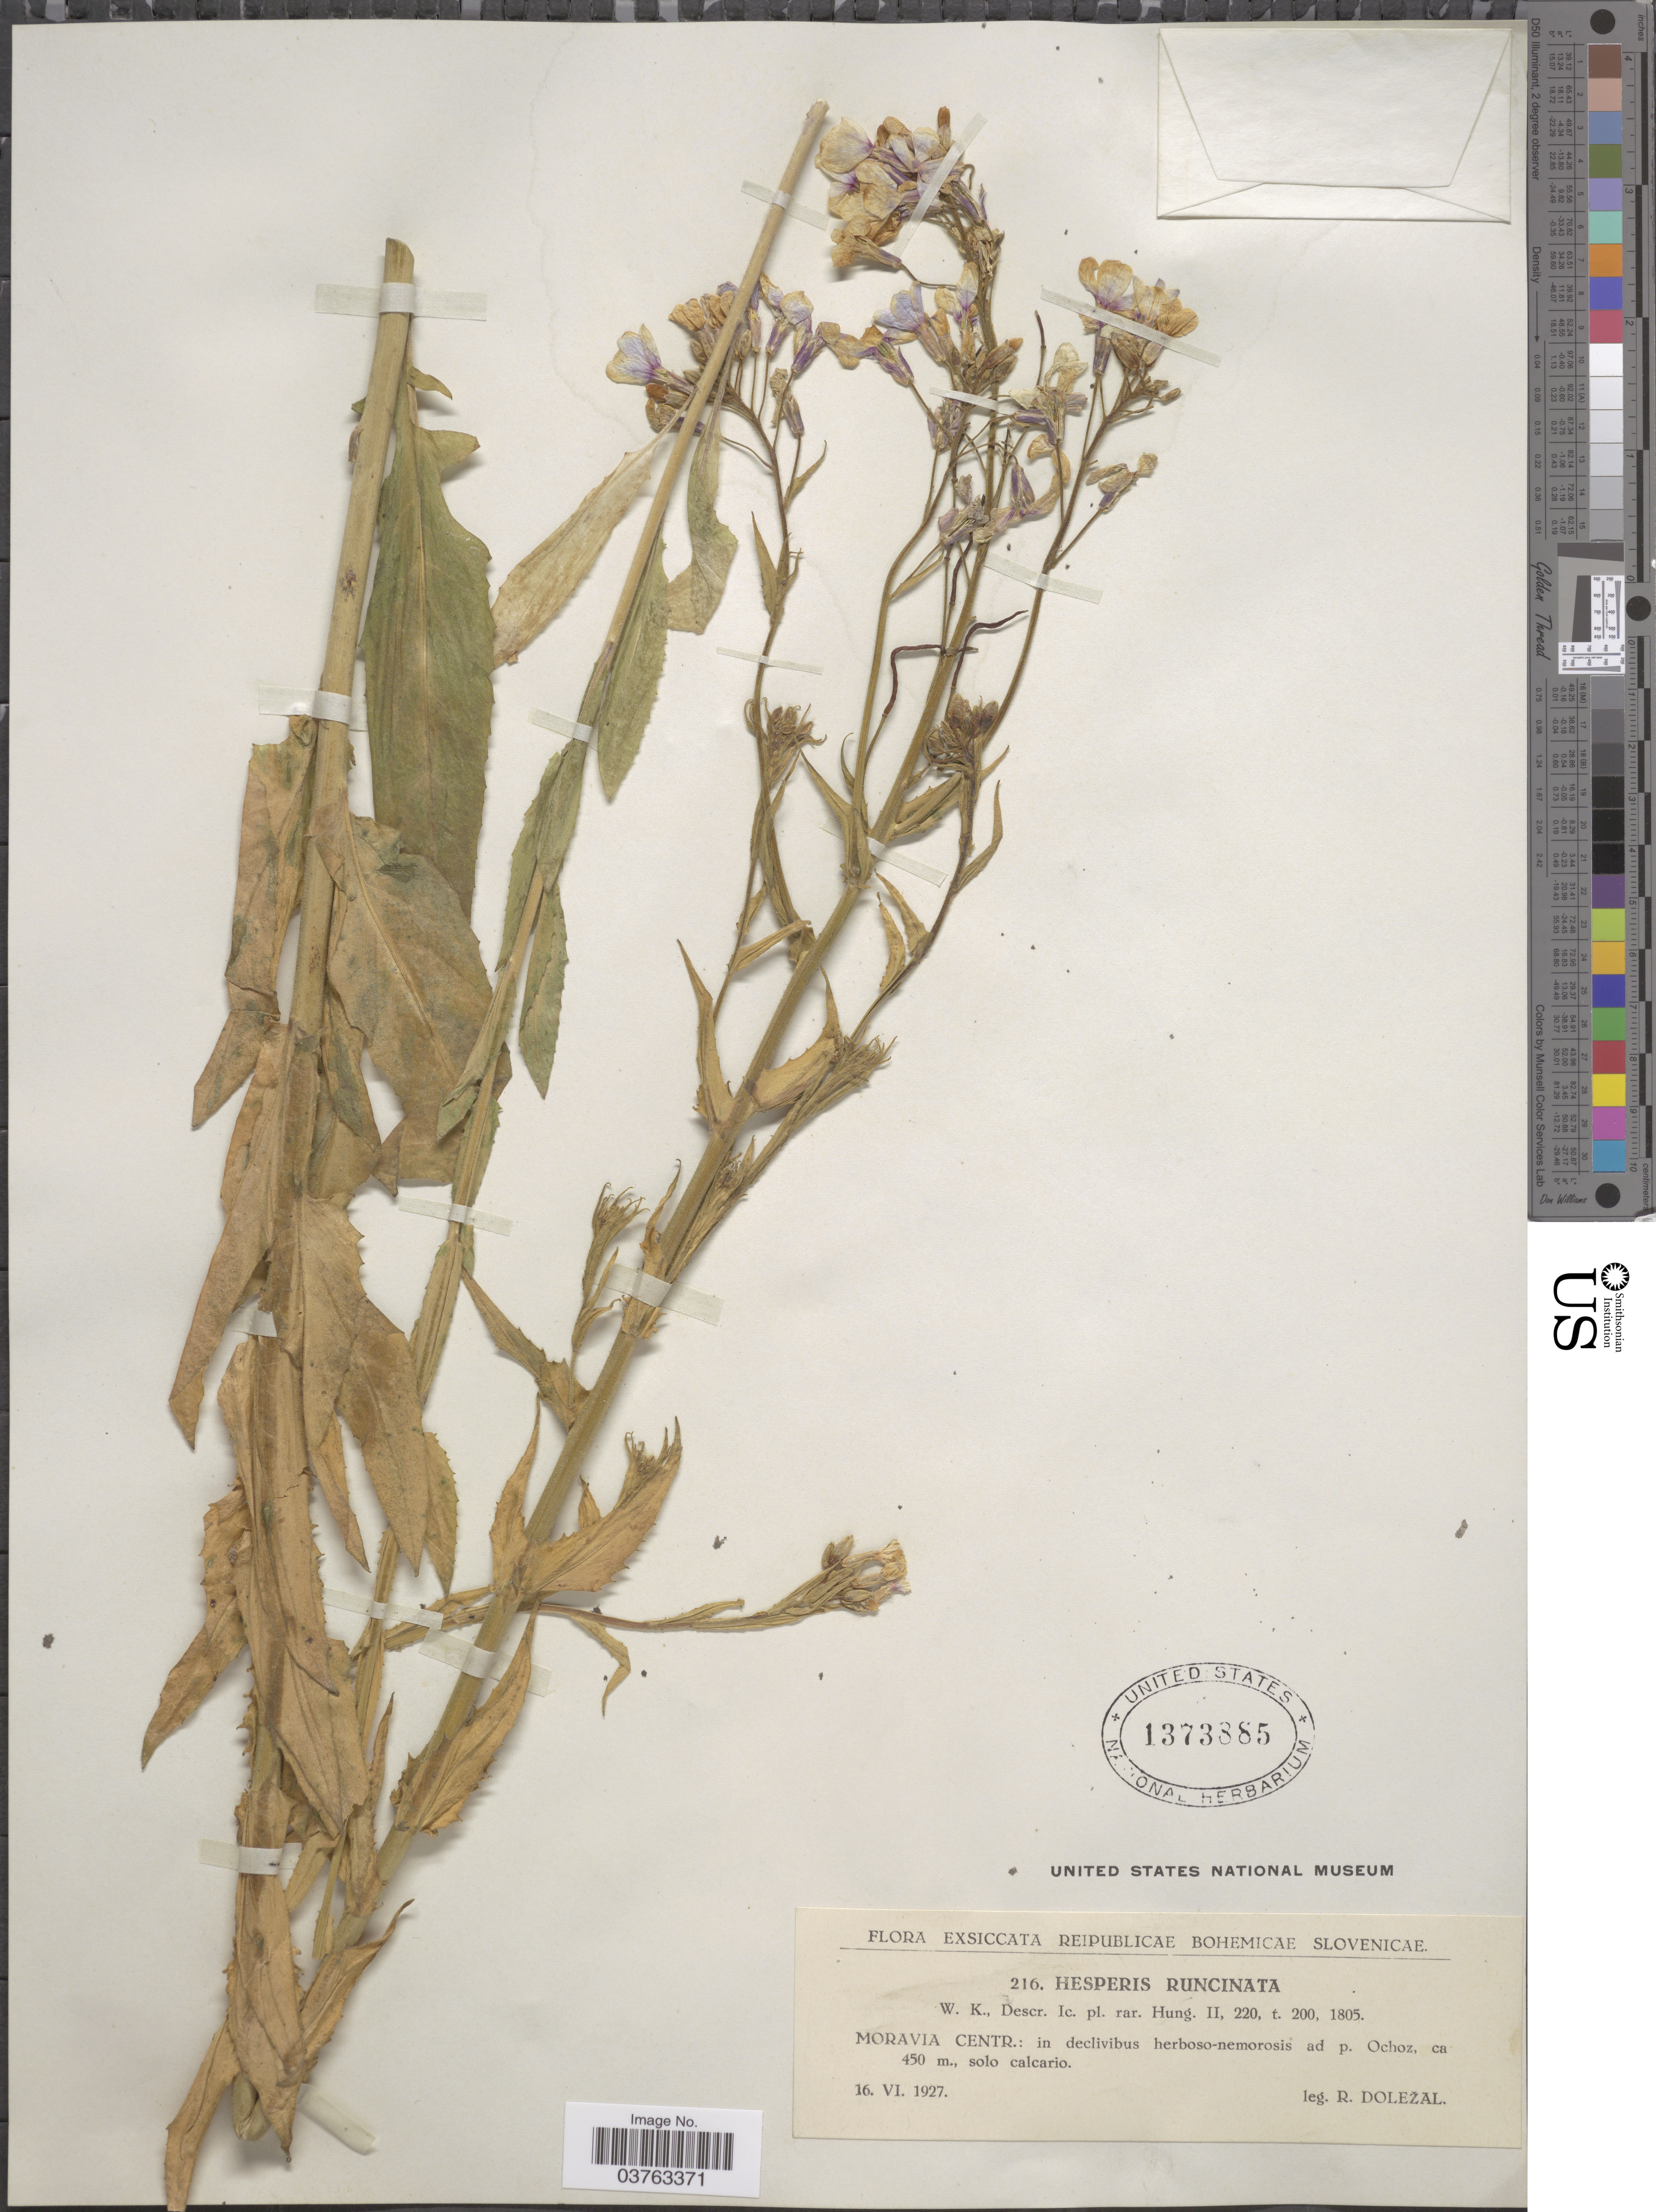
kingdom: Plantae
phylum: Tracheophyta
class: Magnoliopsida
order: Brassicales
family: Brassicaceae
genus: Hesperis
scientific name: Hesperis runcinata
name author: Waldst. & Degen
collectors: R. Dolezal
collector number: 216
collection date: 1927-06-16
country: Slovenia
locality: Reipublicae Bohemicae Slovenicae. Moravia Centr.: in declivibus herboso-nemorosis ad p. Ochoz.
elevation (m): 450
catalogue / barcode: US 1373885